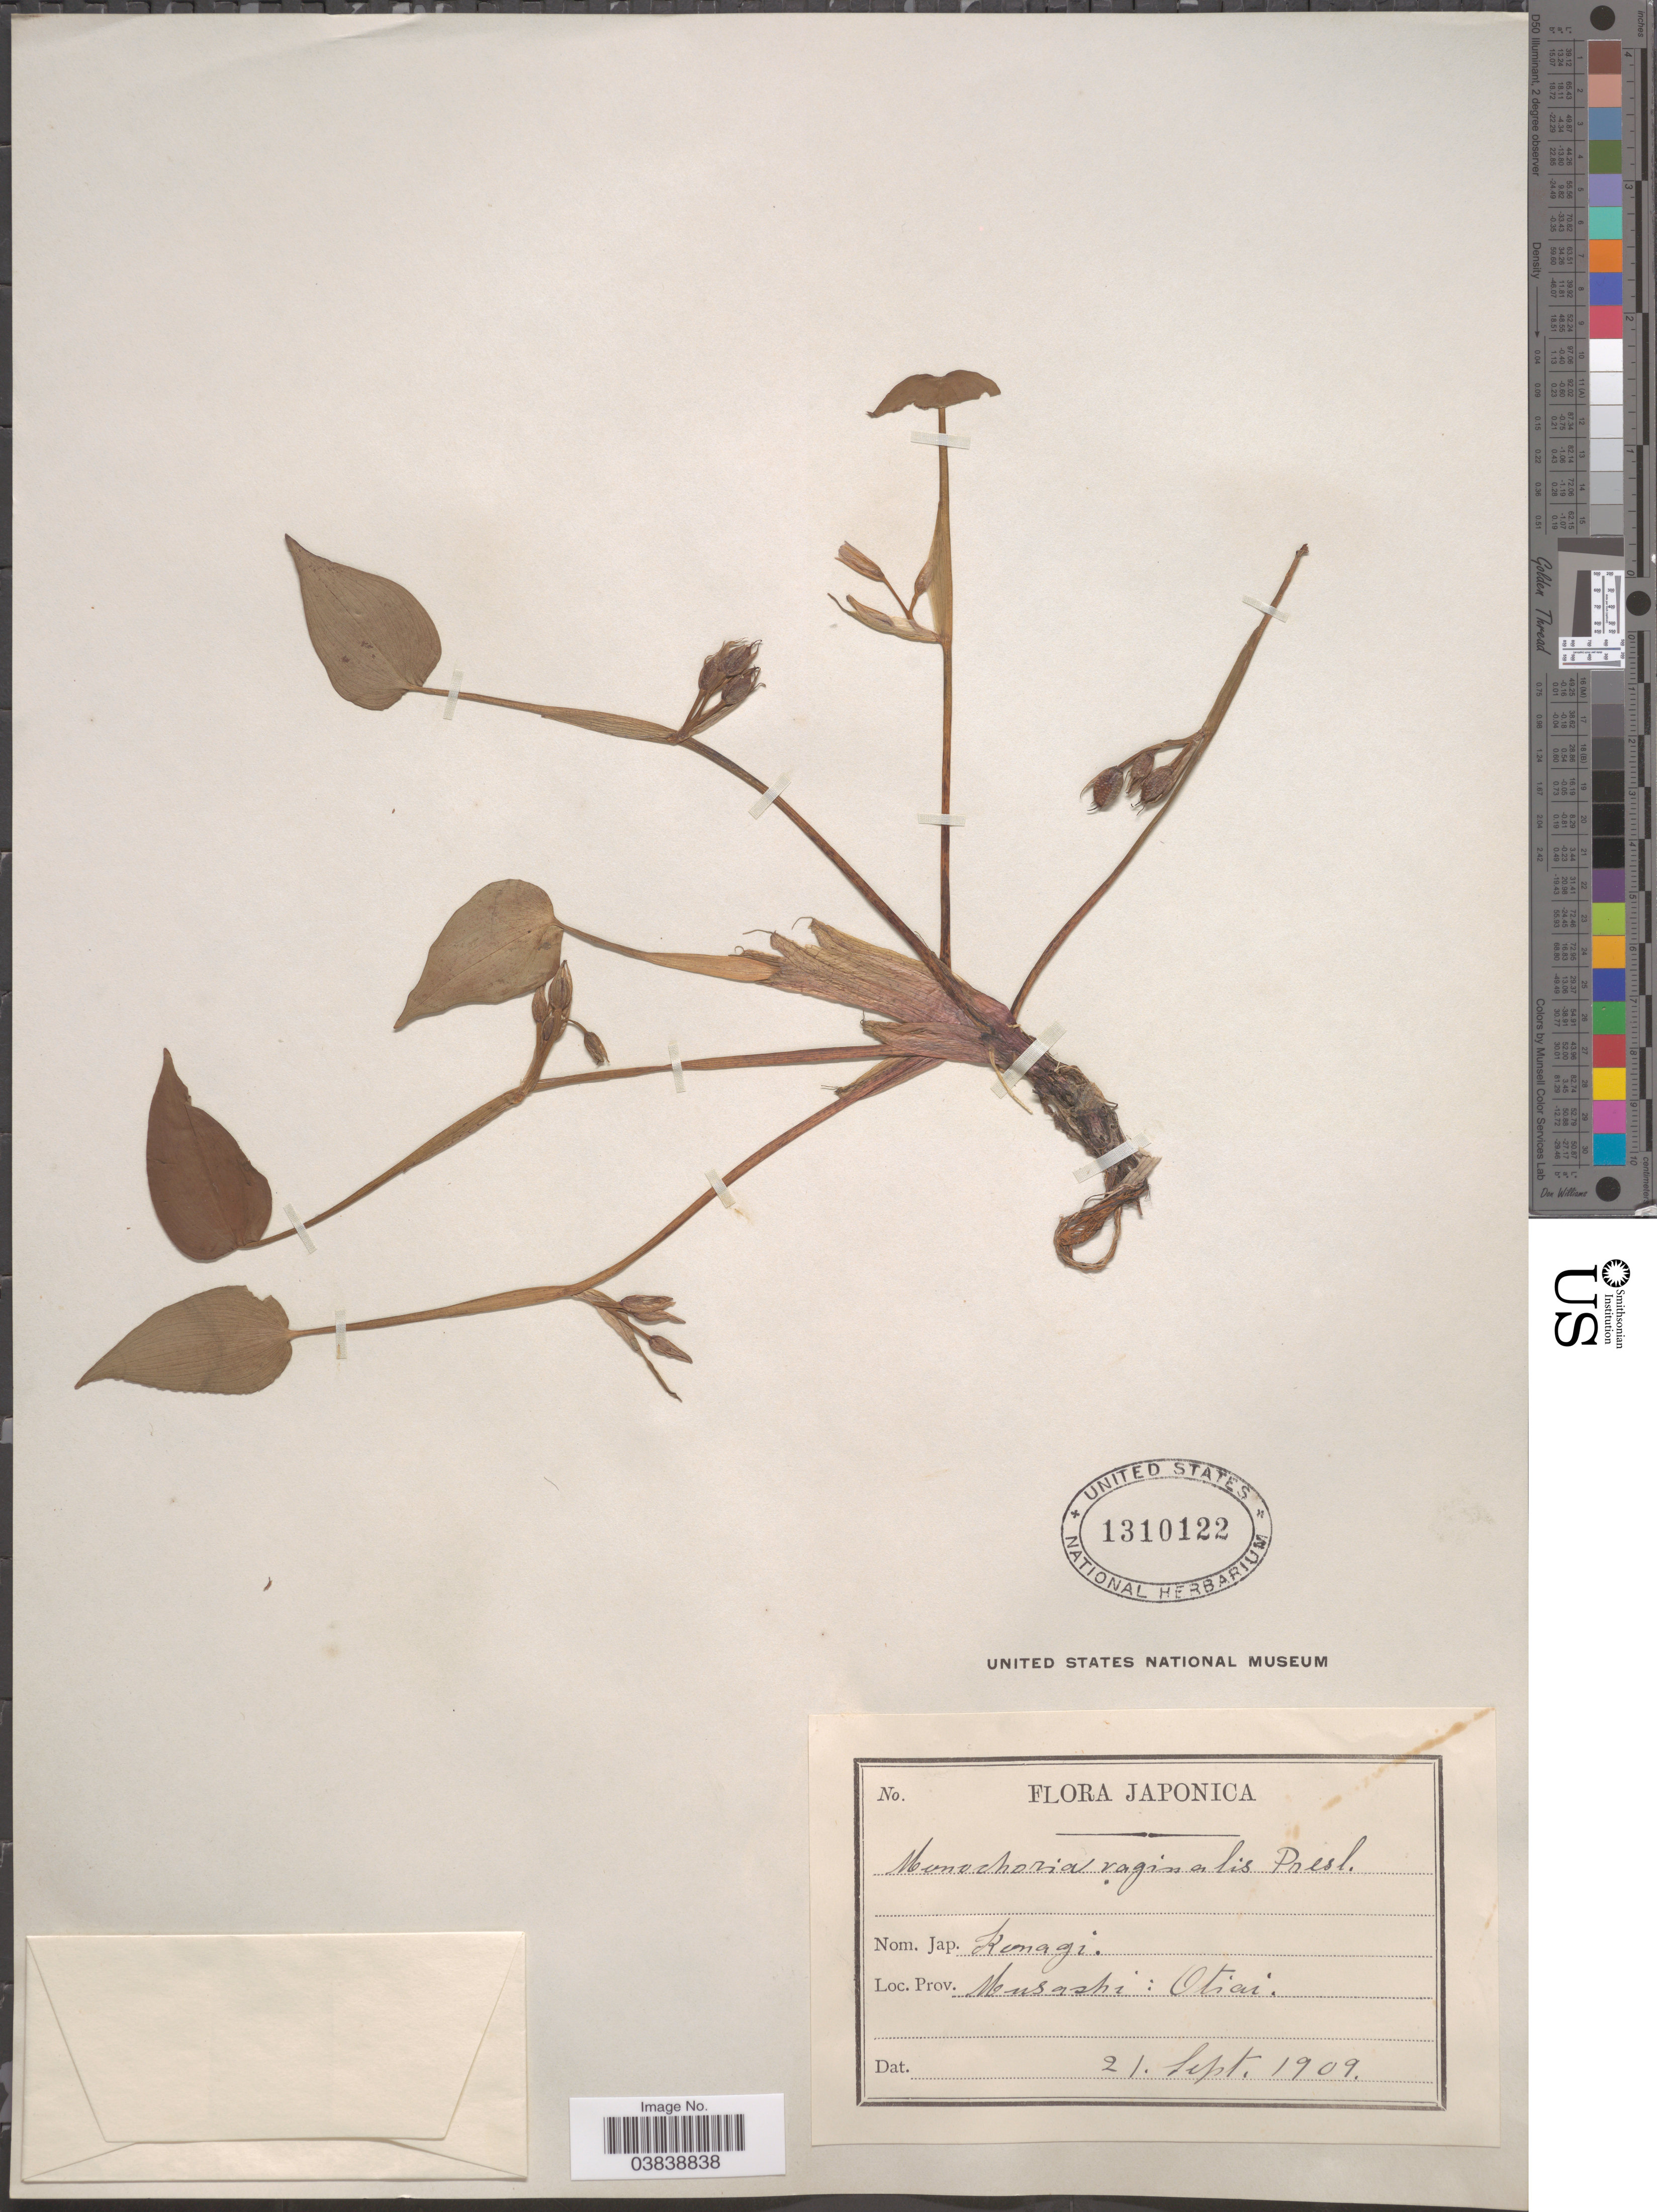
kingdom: Plantae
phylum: Tracheophyta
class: Liliopsida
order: Commelinales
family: Pontederiaceae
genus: Monochoria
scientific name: Monochoria vaginalis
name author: (Burm. f.) C. Presl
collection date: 1909-09-21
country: Japan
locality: Prov. Musashi: Otiai.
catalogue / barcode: US 1310122